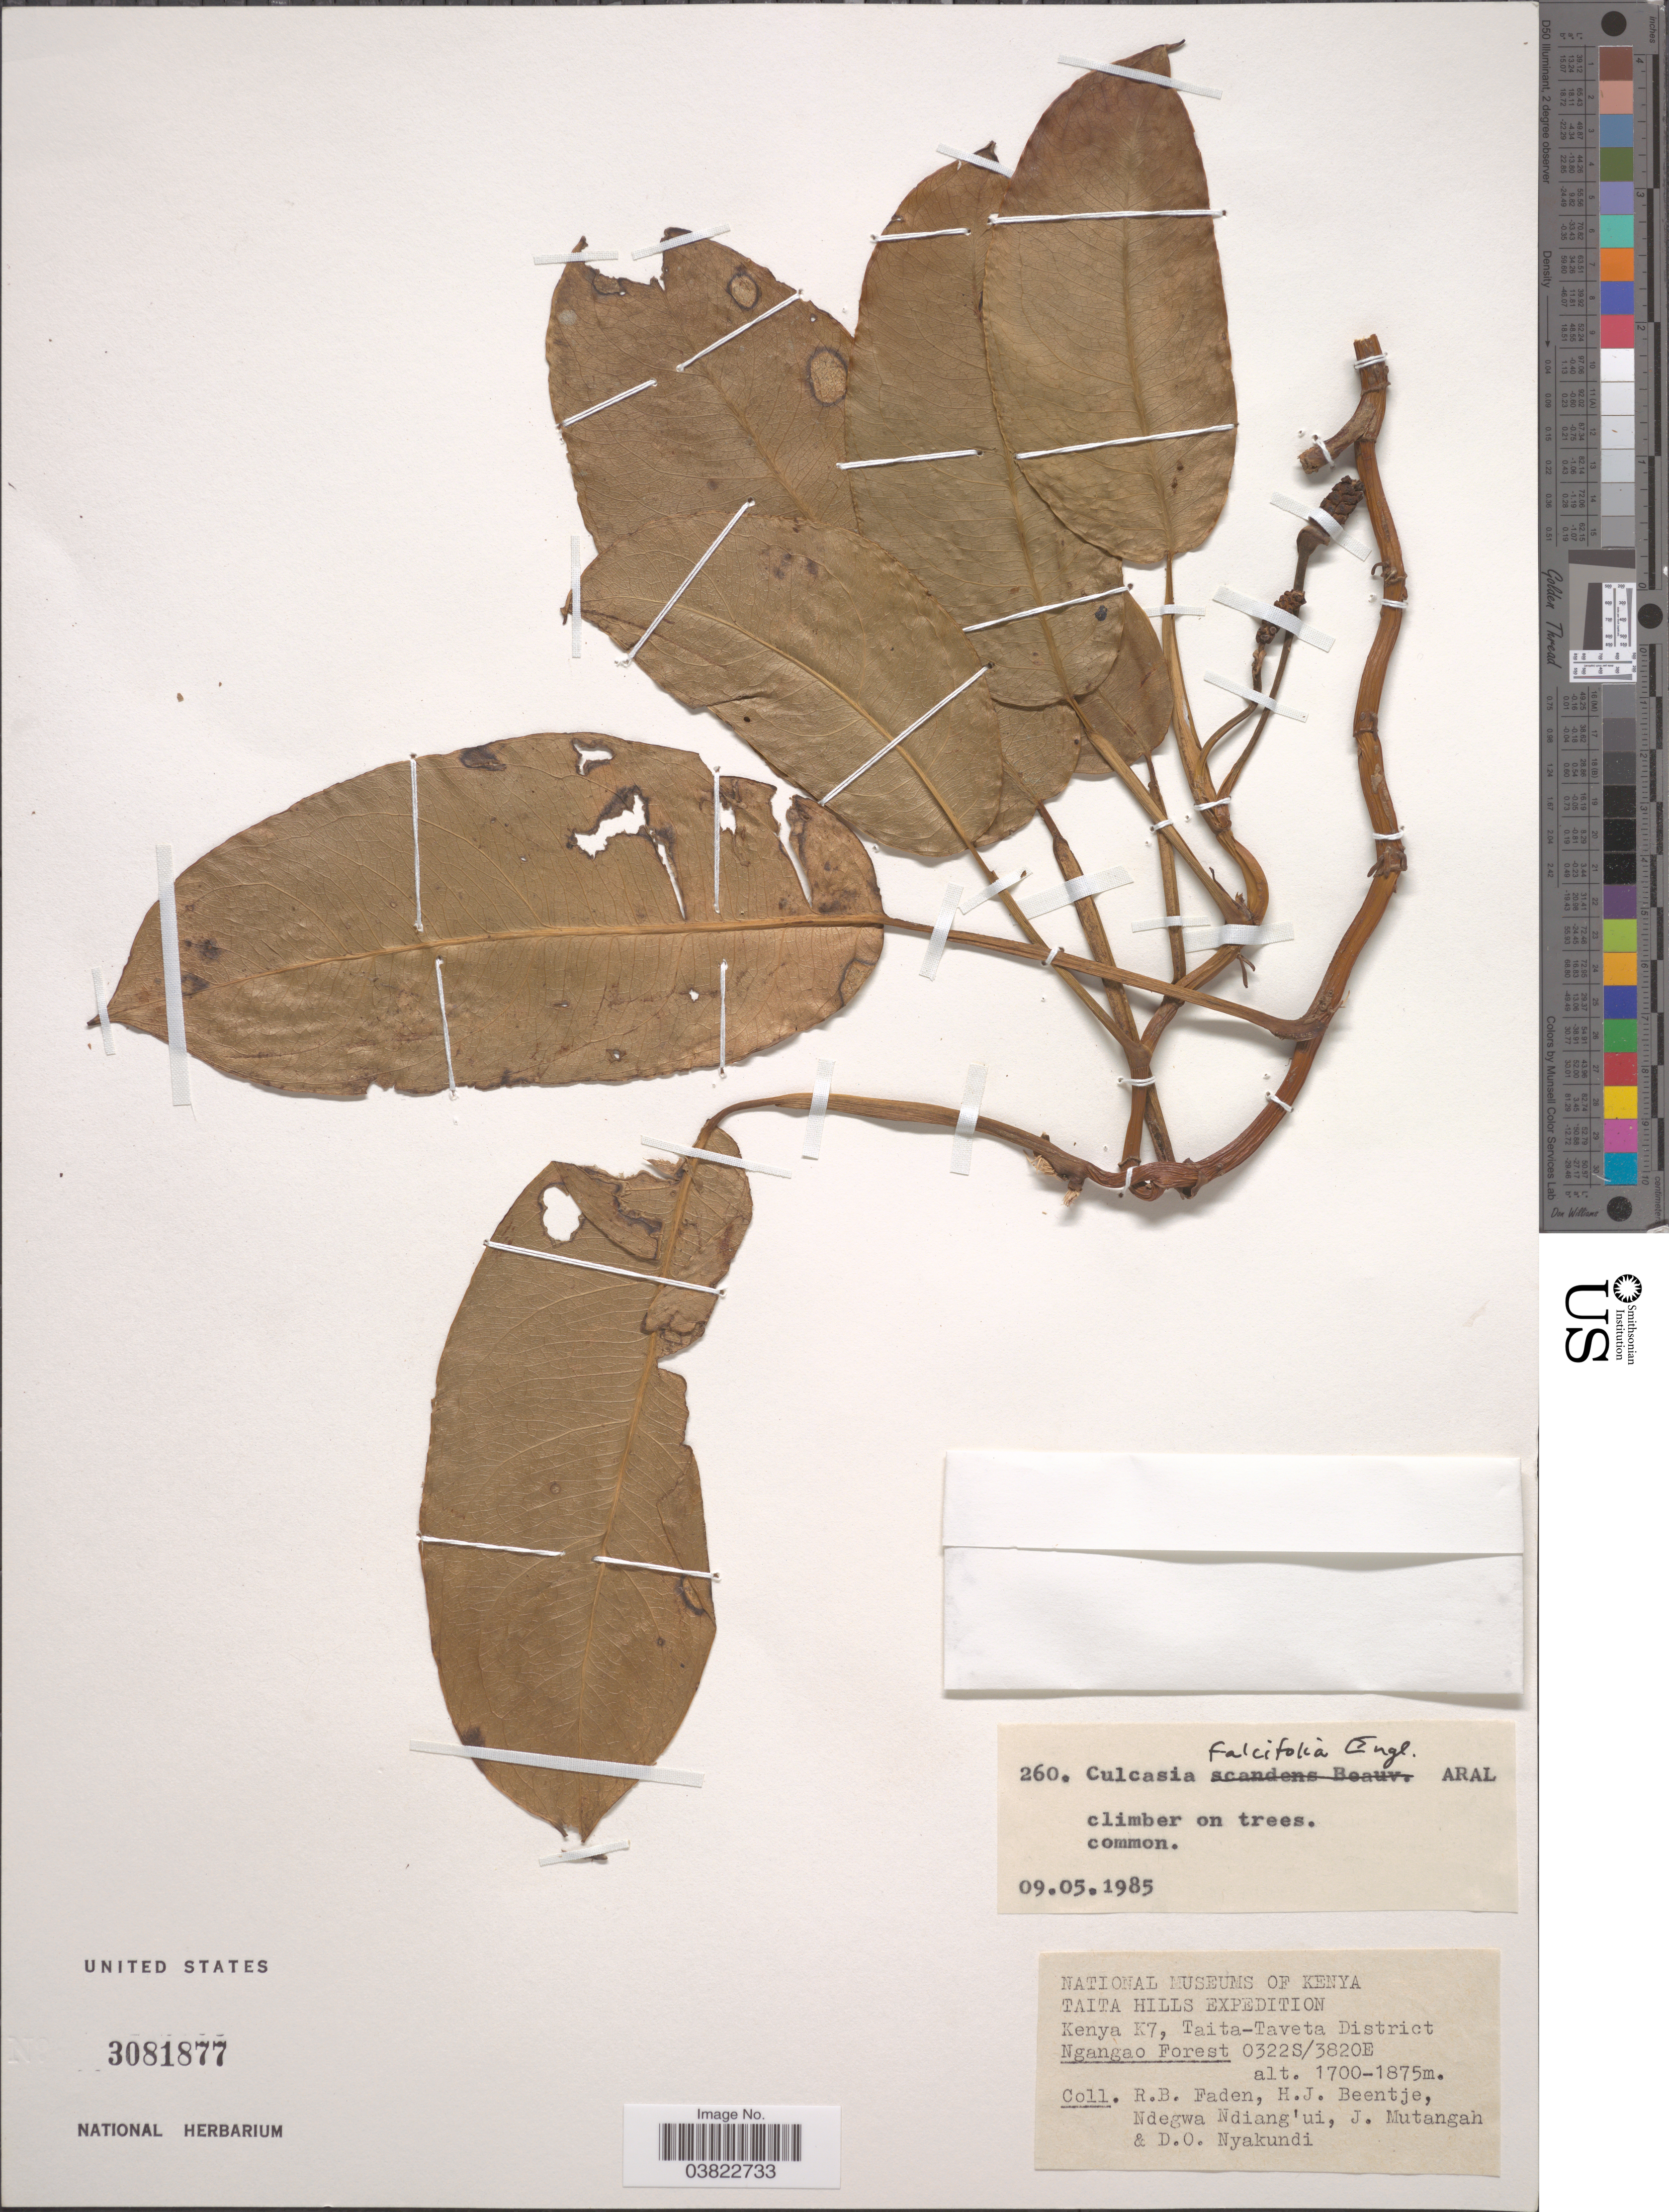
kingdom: Plantae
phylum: Tracheophyta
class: Liliopsida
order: Alismatales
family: Araceae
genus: Culcasia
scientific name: Culcasia falcifolia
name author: Engl.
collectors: R. B. Faden, H. J. Beentje, Ndegwa Ndiang'ui, J. Mutangah & D. Nyakundi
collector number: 260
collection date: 1985-05-09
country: Kenya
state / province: Taita Taveta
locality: Taita Hills. K7, Taita-Taveta District. Ngangao Forest.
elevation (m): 1700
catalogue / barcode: US 3081877